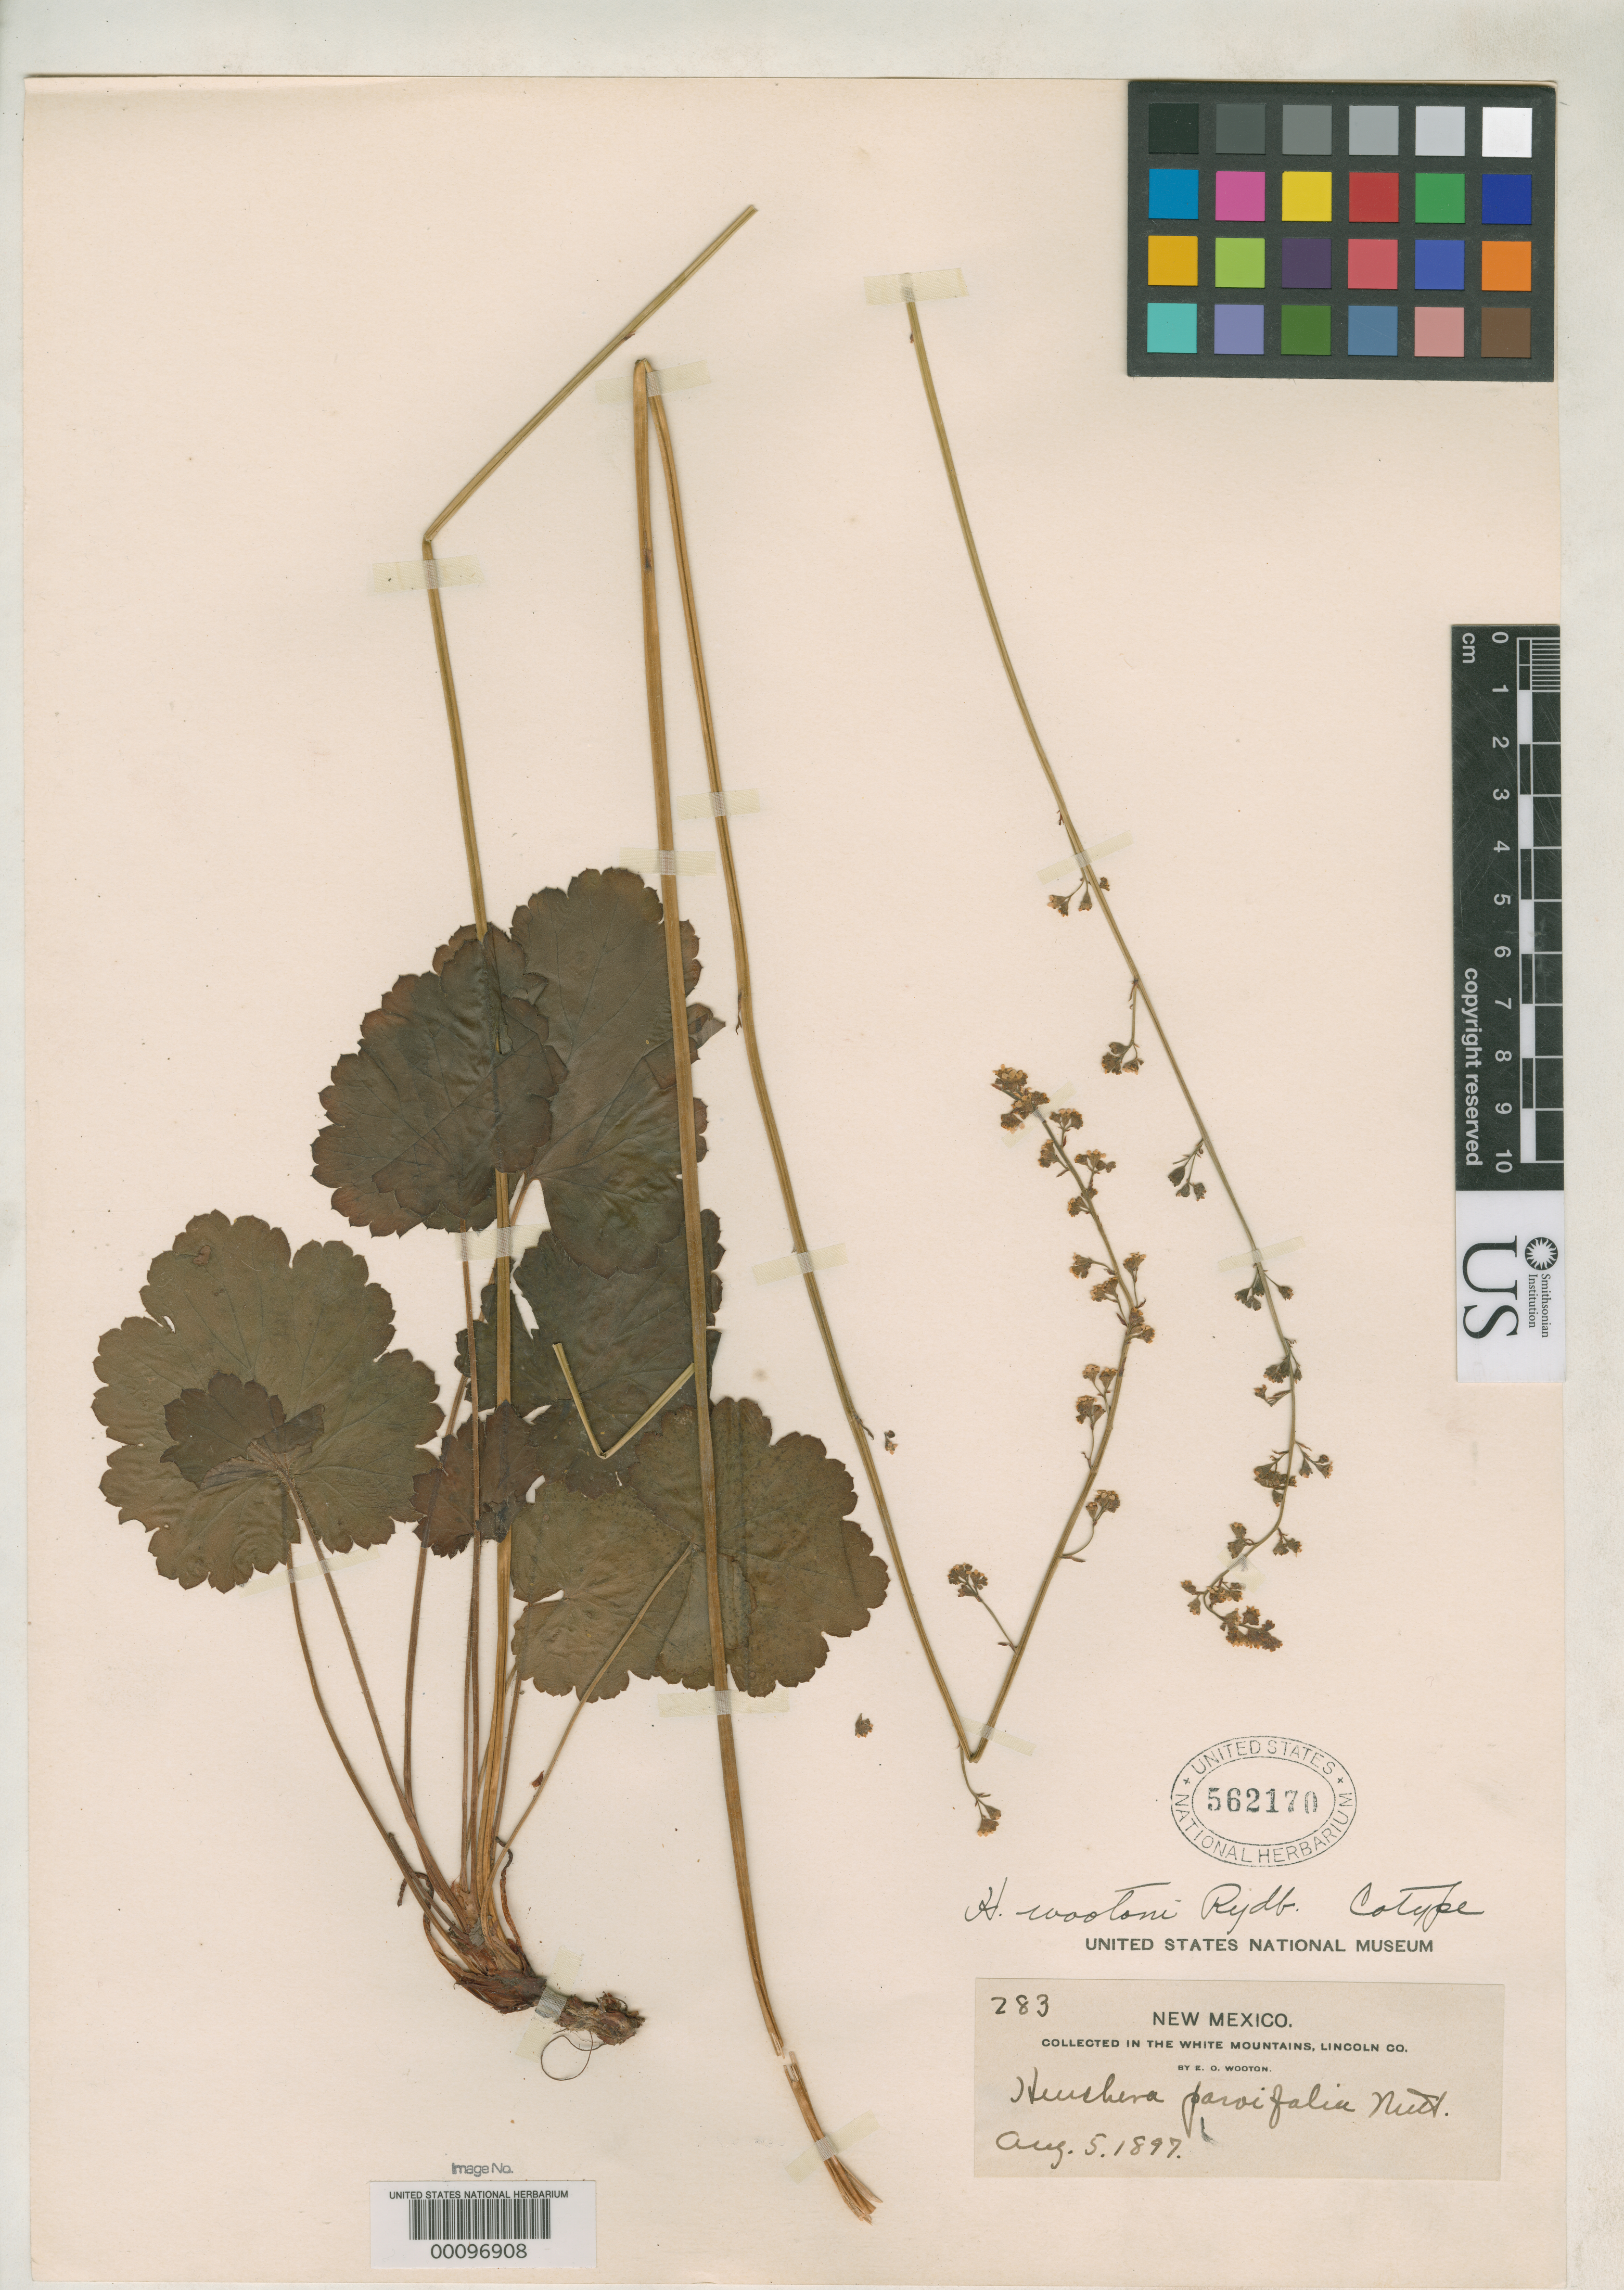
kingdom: Plantae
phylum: Tracheophyta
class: Magnoliopsida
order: Saxifragales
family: Saxifragaceae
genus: Heuchera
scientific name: Heuchera wootonii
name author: Rydb.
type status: Isotype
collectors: E. O. Wooton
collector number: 283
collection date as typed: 05 Aug 1897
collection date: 1897-08-05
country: United States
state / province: New Mexico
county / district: Lincoln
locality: White Mountains.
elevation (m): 2134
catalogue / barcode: US 562170